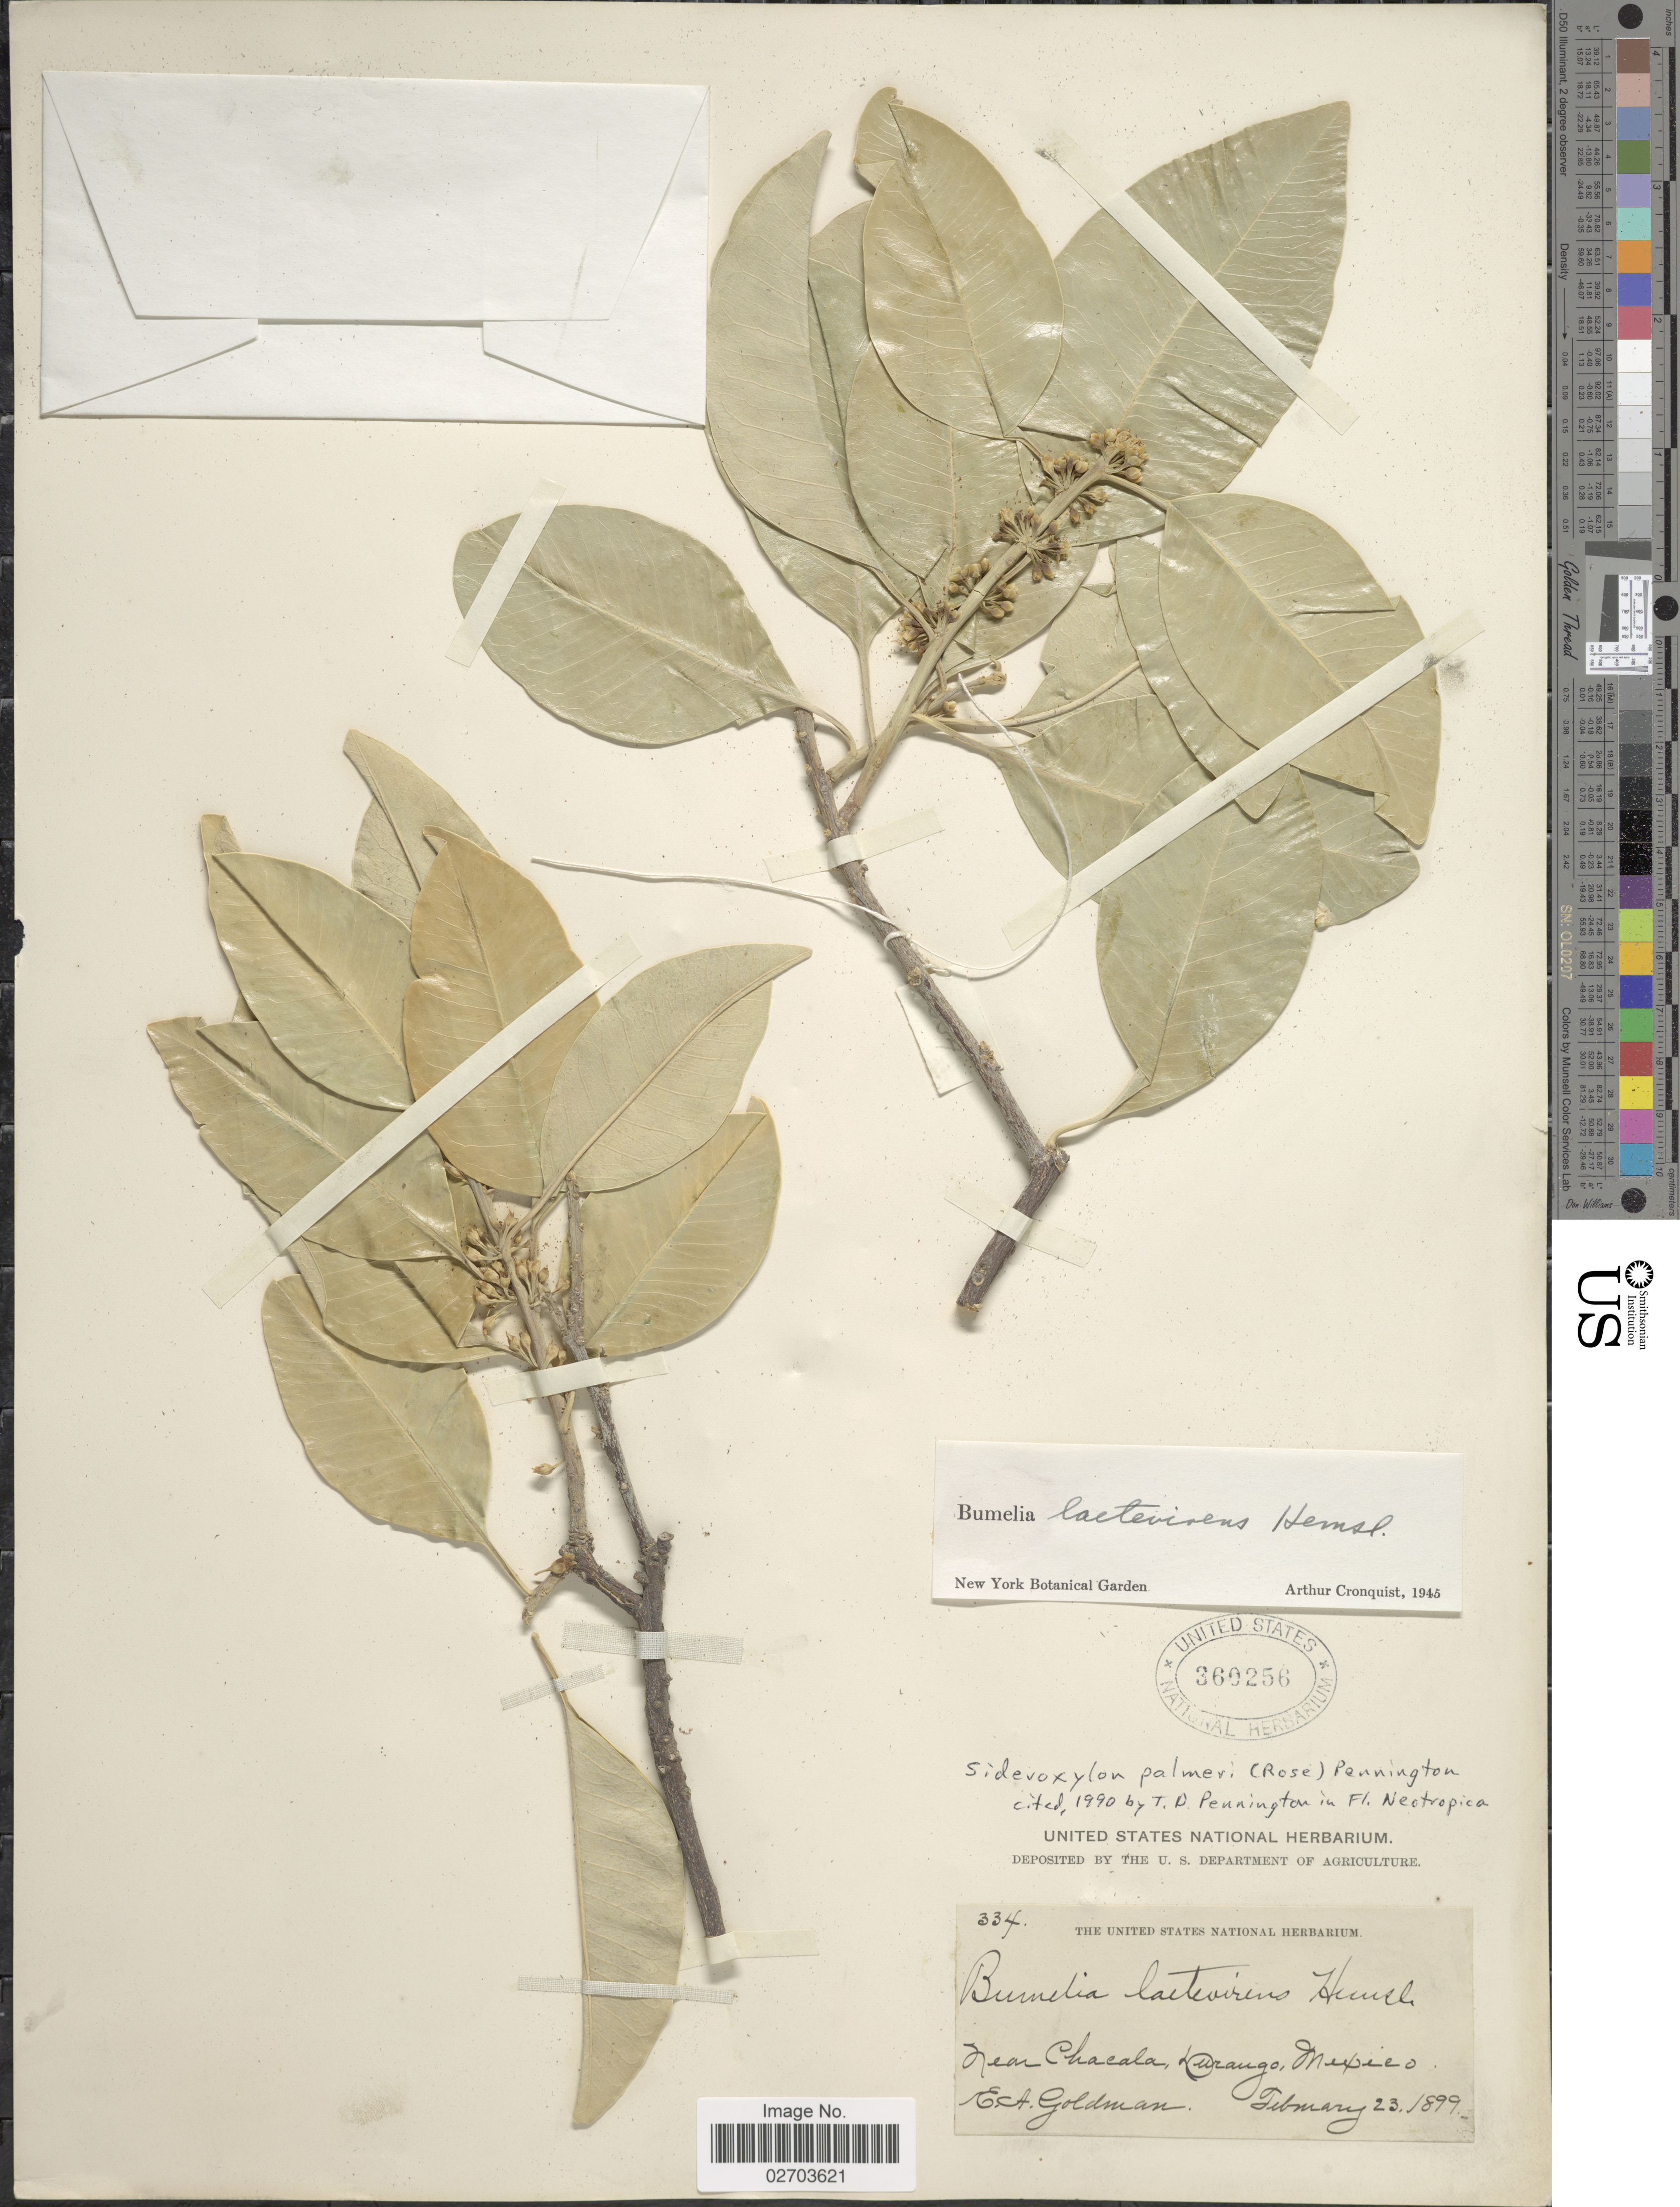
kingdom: Plantae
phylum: Tracheophyta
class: Magnoliopsida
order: Ericales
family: Sapotaceae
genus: Sideroxylon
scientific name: Sideroxylon palmeri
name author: (Rose) T.D. Penn.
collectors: E. A. Goldman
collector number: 334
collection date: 1899-02-23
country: Mexico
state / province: Durango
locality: Near Chacala.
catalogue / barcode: US 360256